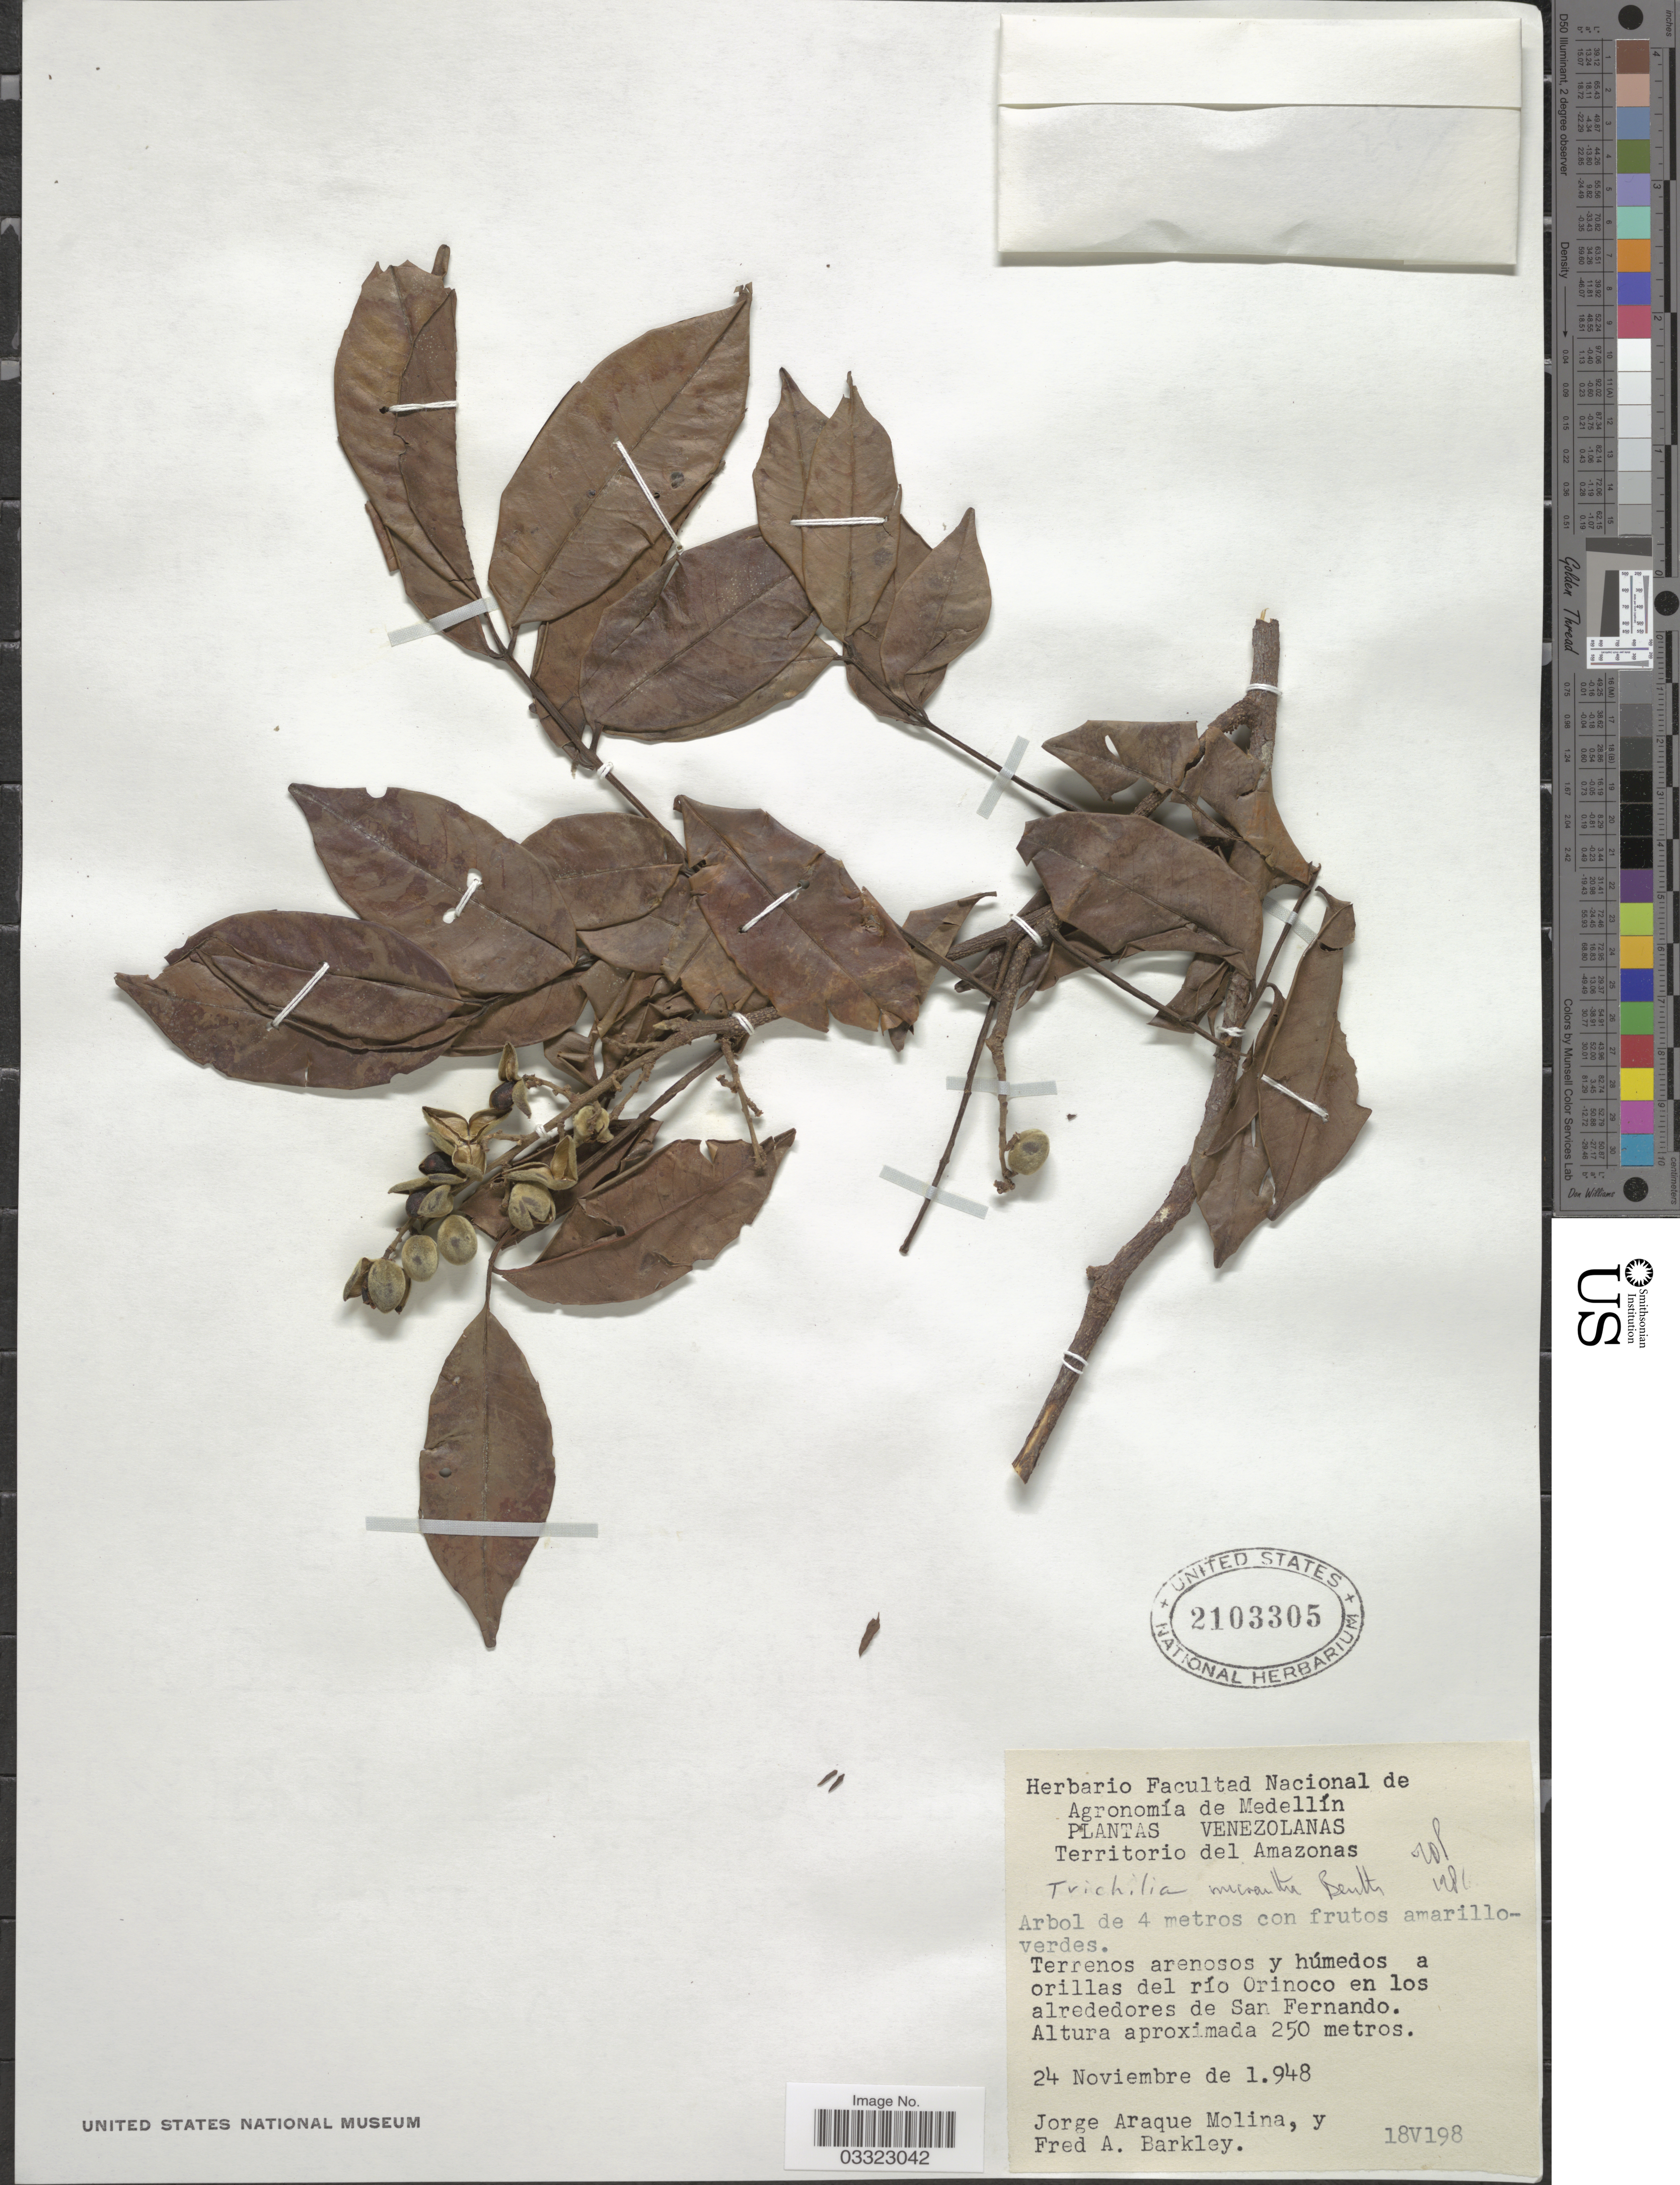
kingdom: Plantae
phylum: Tracheophyta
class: Magnoliopsida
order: Sapindales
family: Meliaceae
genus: Trichilia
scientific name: Trichilia micrantha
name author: Benth.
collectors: J. Araque Molina & F. A. Barkley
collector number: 18V198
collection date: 1948-11-24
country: Venezuela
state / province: Amazonas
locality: Territorio del Amazonas, Terrenos arenosos y húmedos a orillas del río Orinoco en los alrededores de San Fernando.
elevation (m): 250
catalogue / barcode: US 2103305